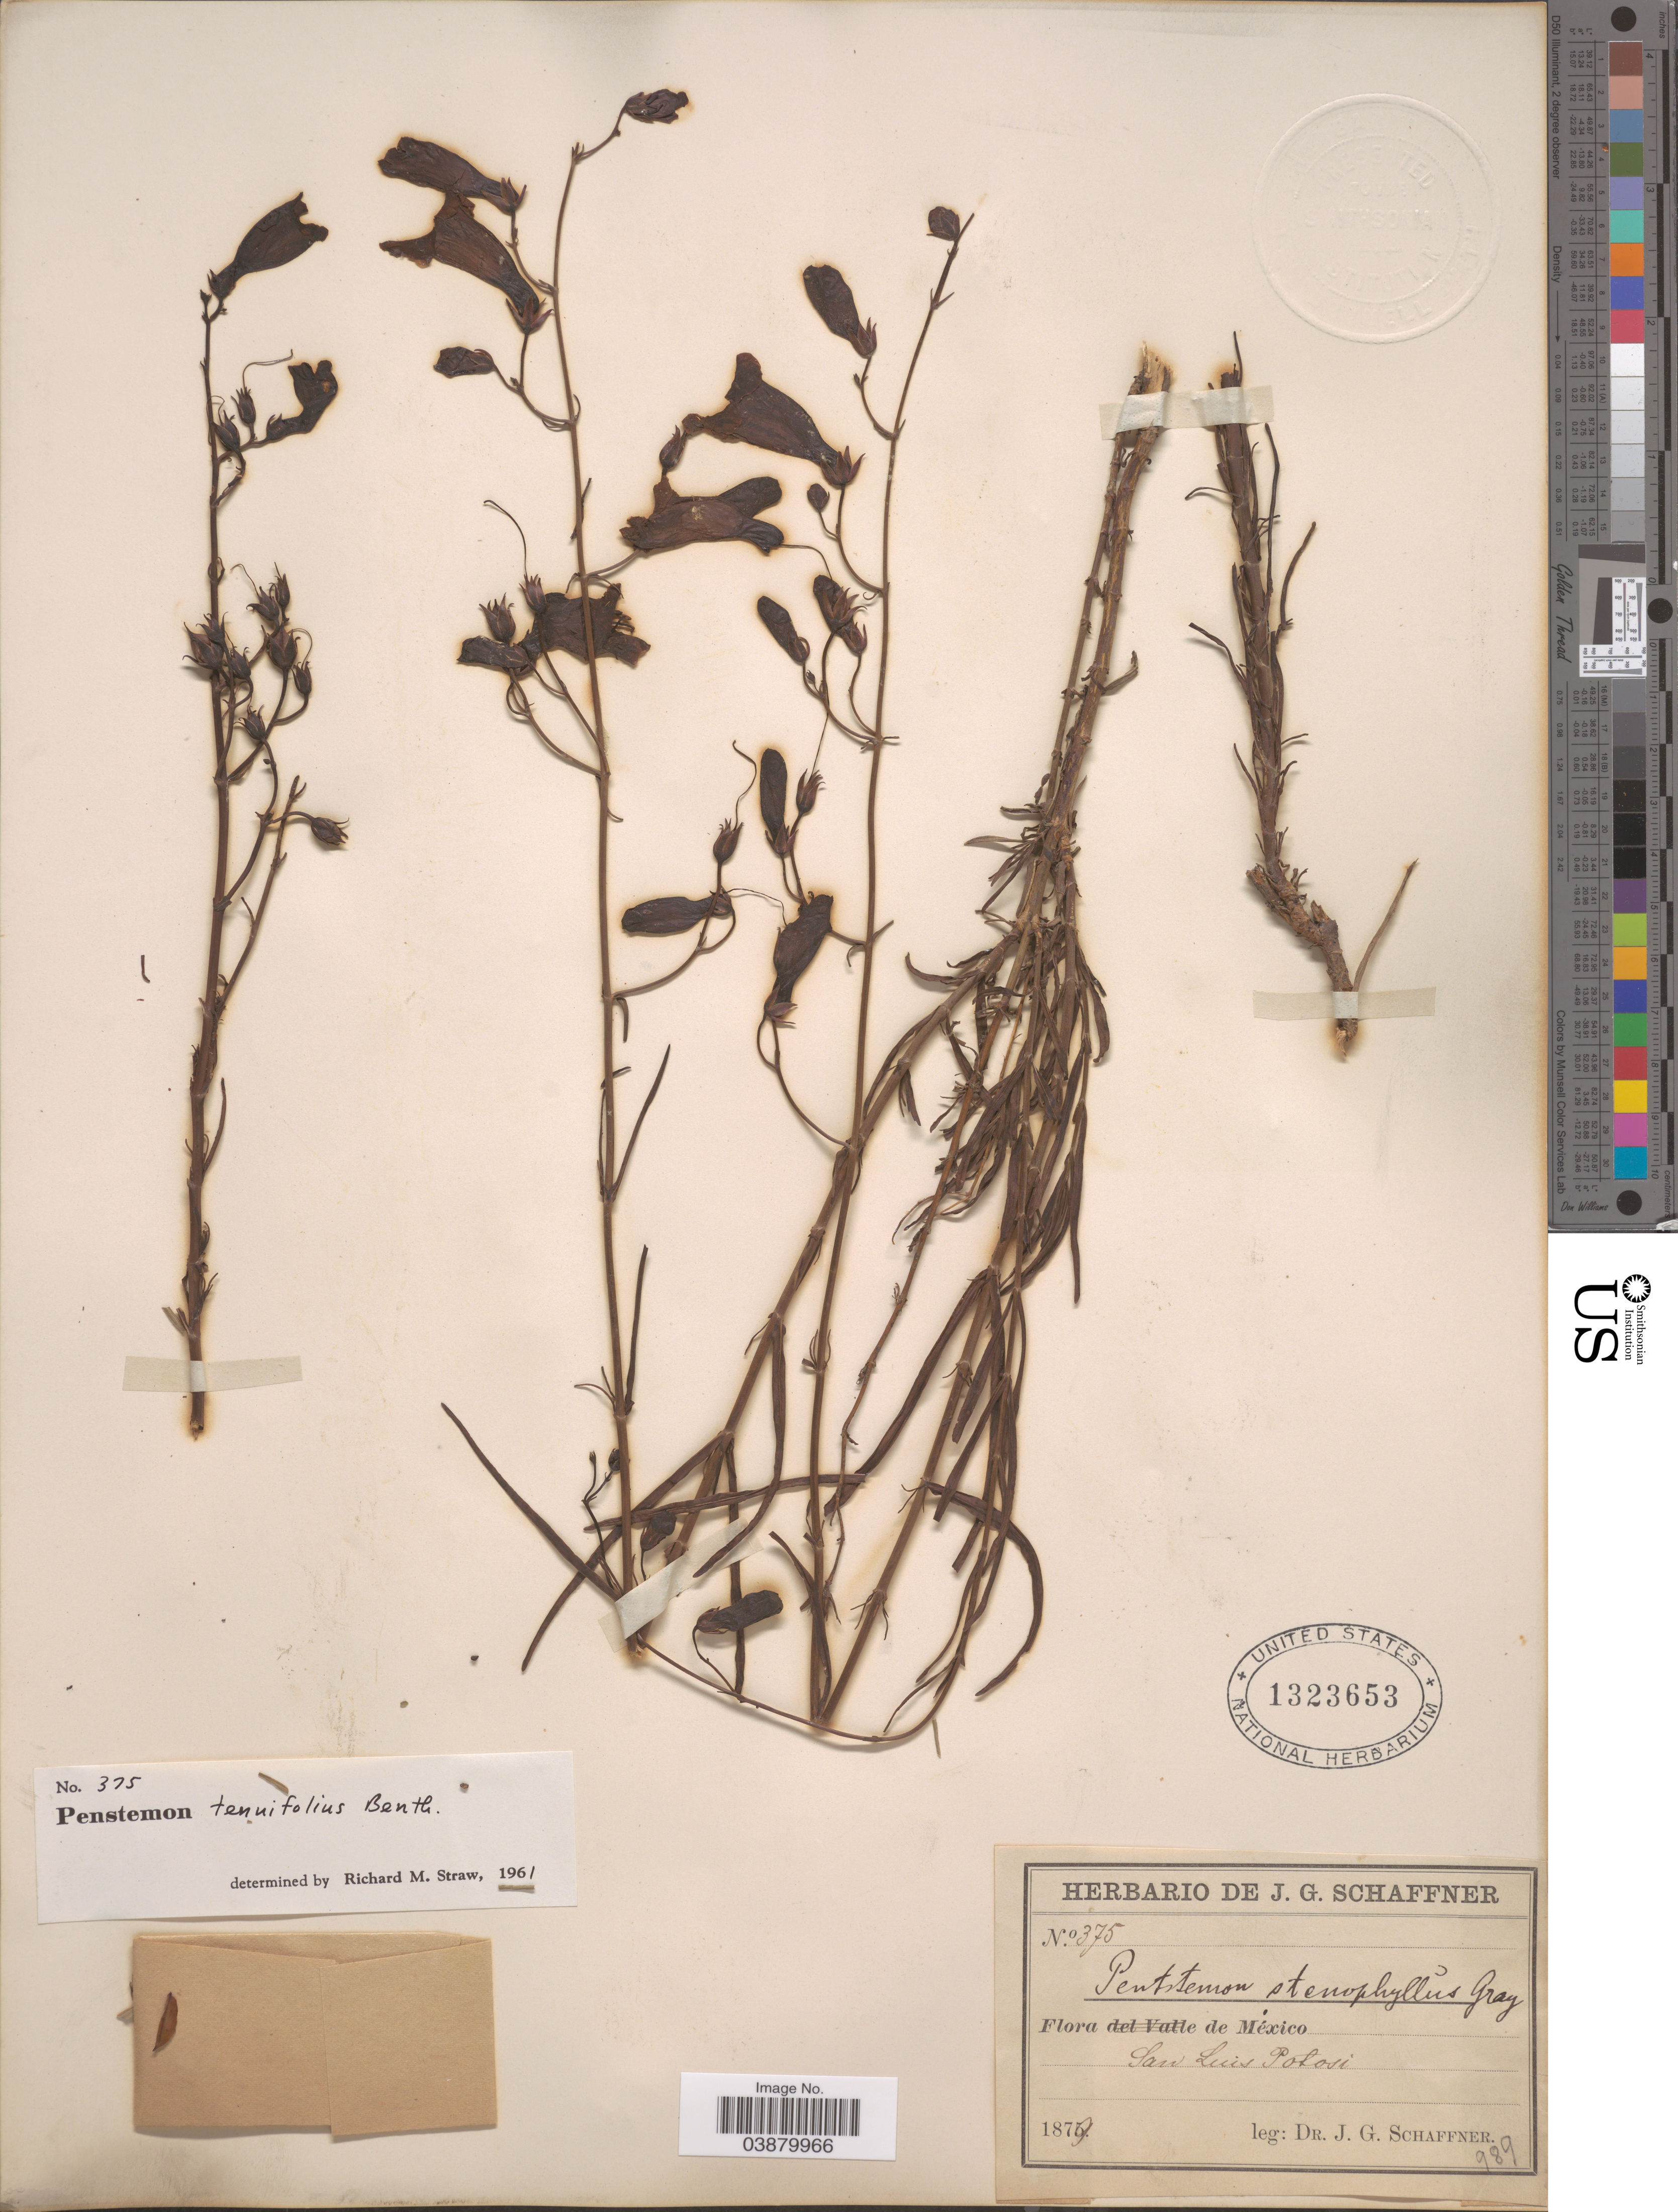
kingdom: Plantae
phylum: Tracheophyta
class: Magnoliopsida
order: Lamiales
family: Plantaginaceae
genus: Penstemon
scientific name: Penstemon tenuifolius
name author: Benth.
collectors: J. G. Schaffner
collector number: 375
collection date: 1879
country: Mexico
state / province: San Luis Potosí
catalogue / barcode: US 1323653